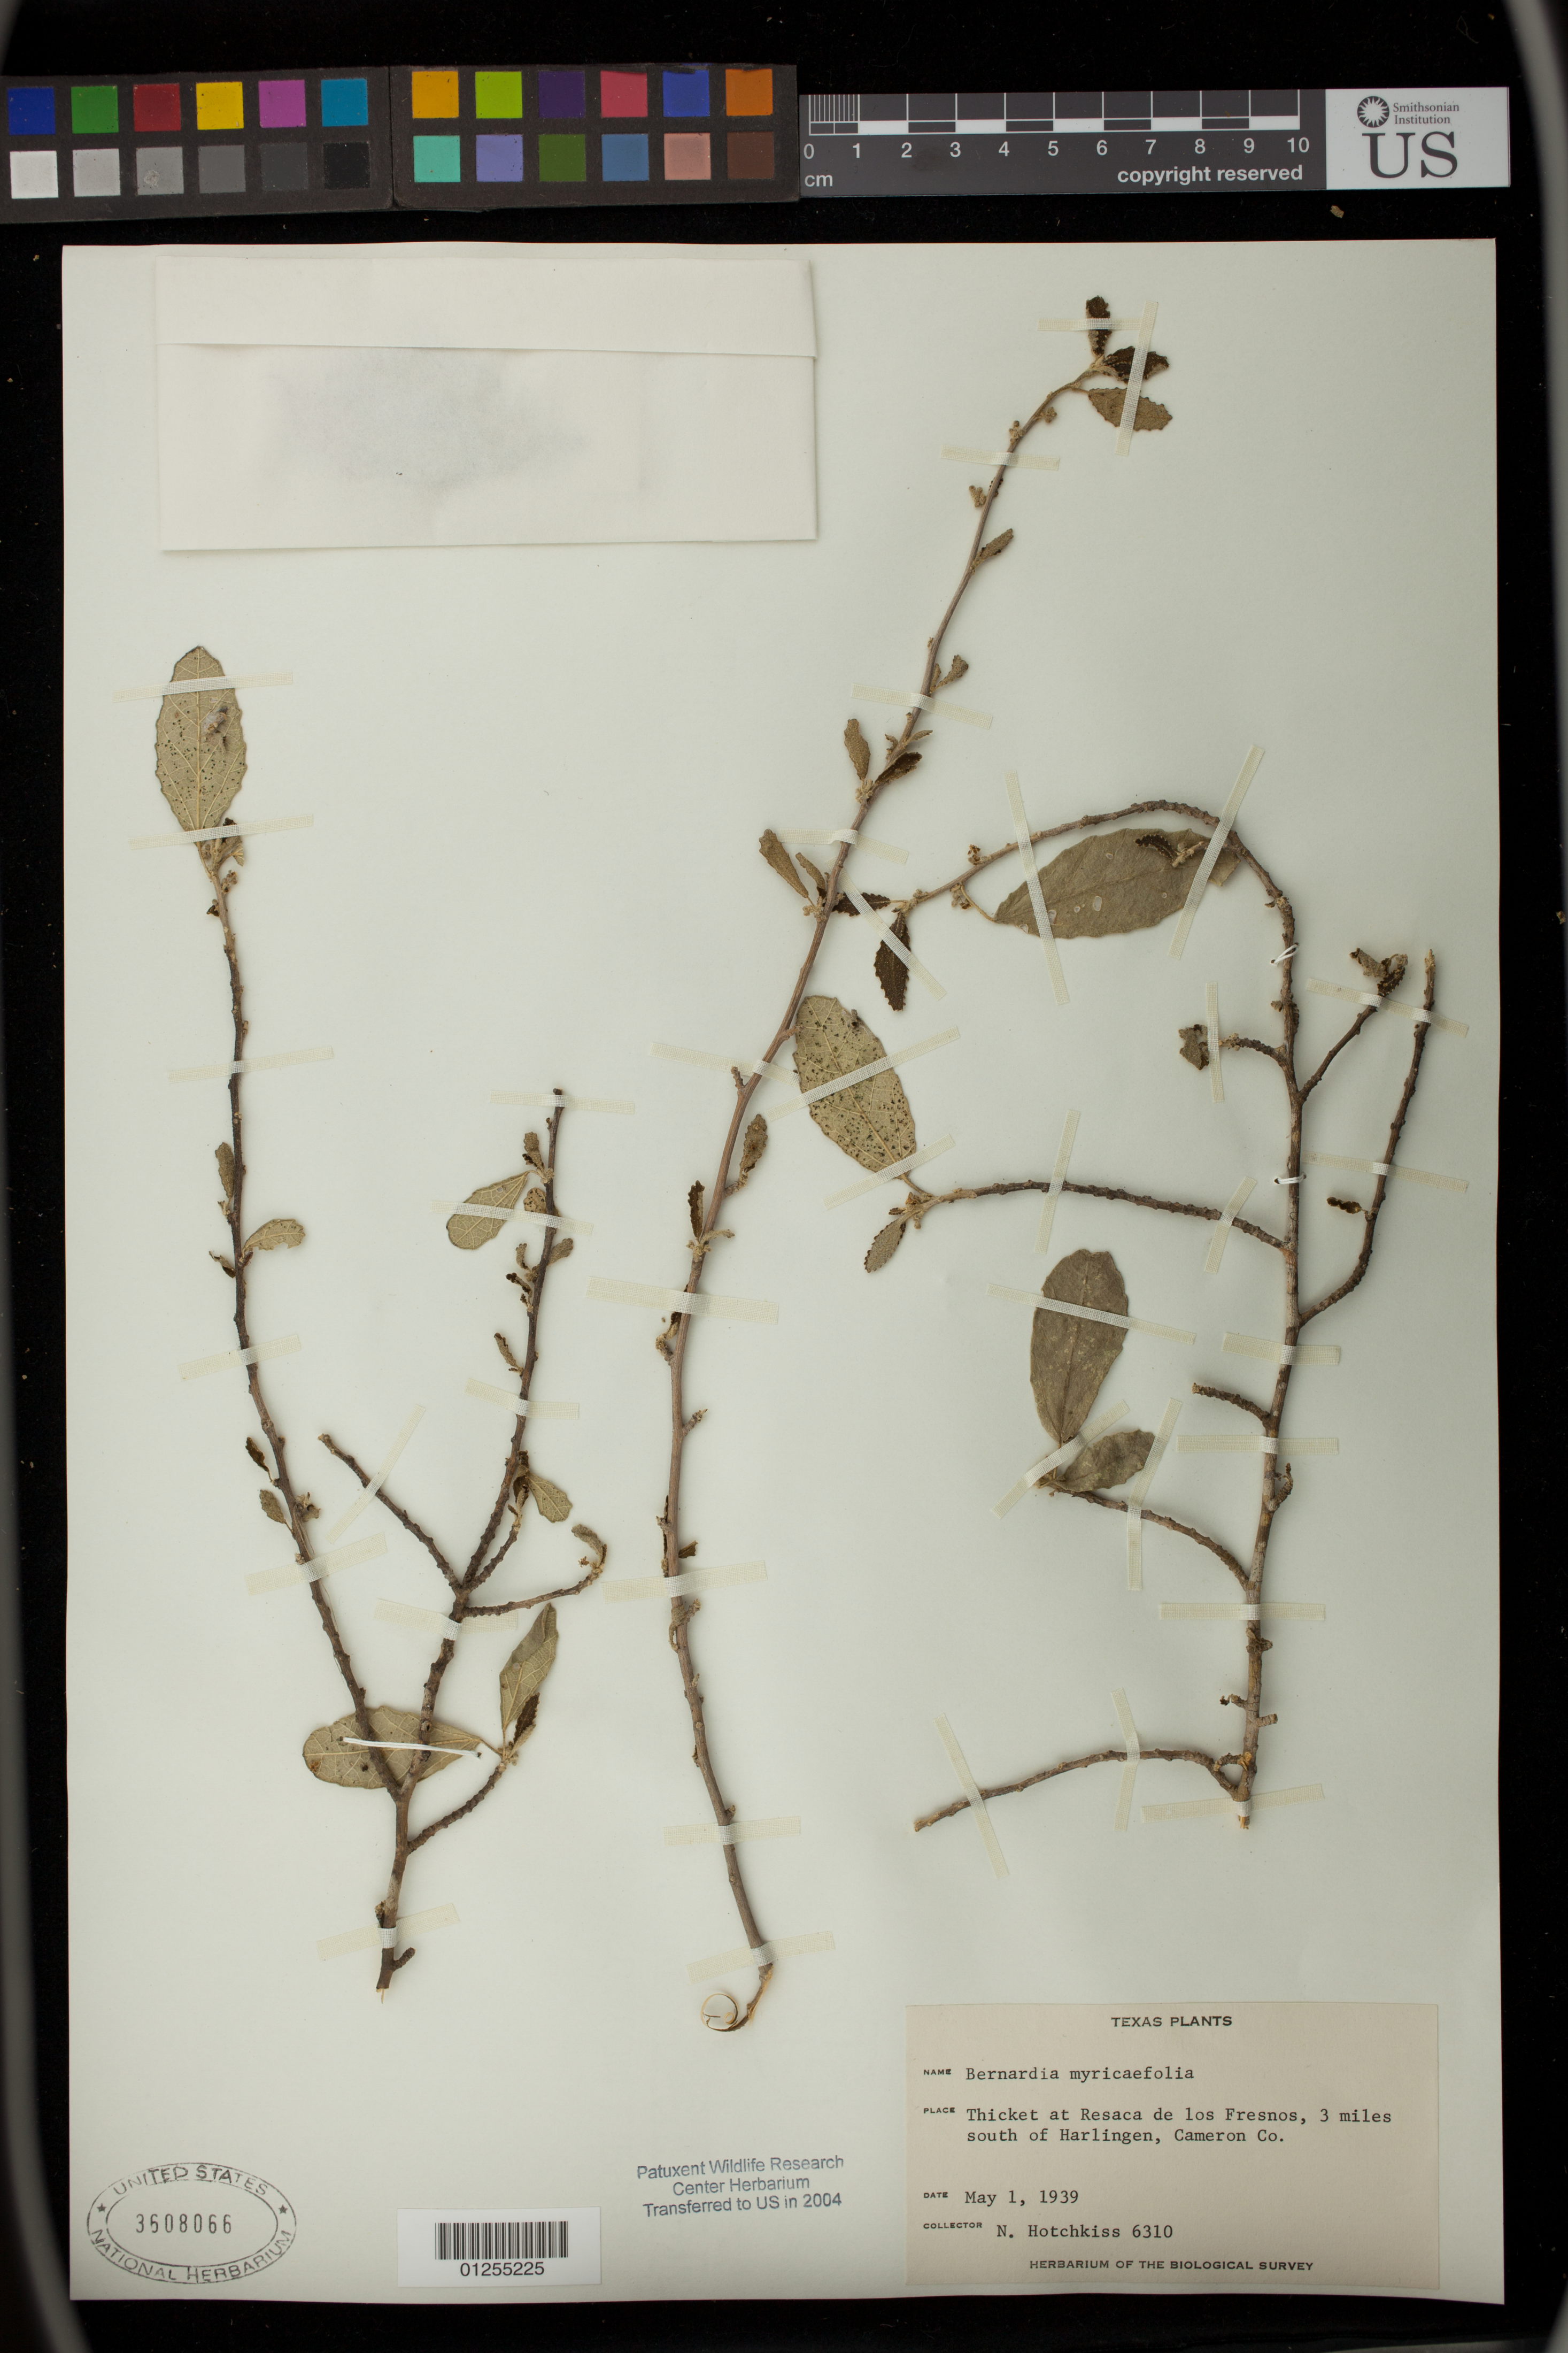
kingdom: Plantae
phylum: Tracheophyta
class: Magnoliopsida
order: Malpighiales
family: Euphorbiaceae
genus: Bernardia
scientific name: Bernardia myricifolia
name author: (Scheele) S. Watson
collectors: N. Hotchkiss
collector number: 6310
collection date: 1939-05-01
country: United States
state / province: Texas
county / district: Cameron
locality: Thicket at Resaca de los Fresnos, 3 miles south of Harlingen, Cameron Co.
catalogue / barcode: US 3508066